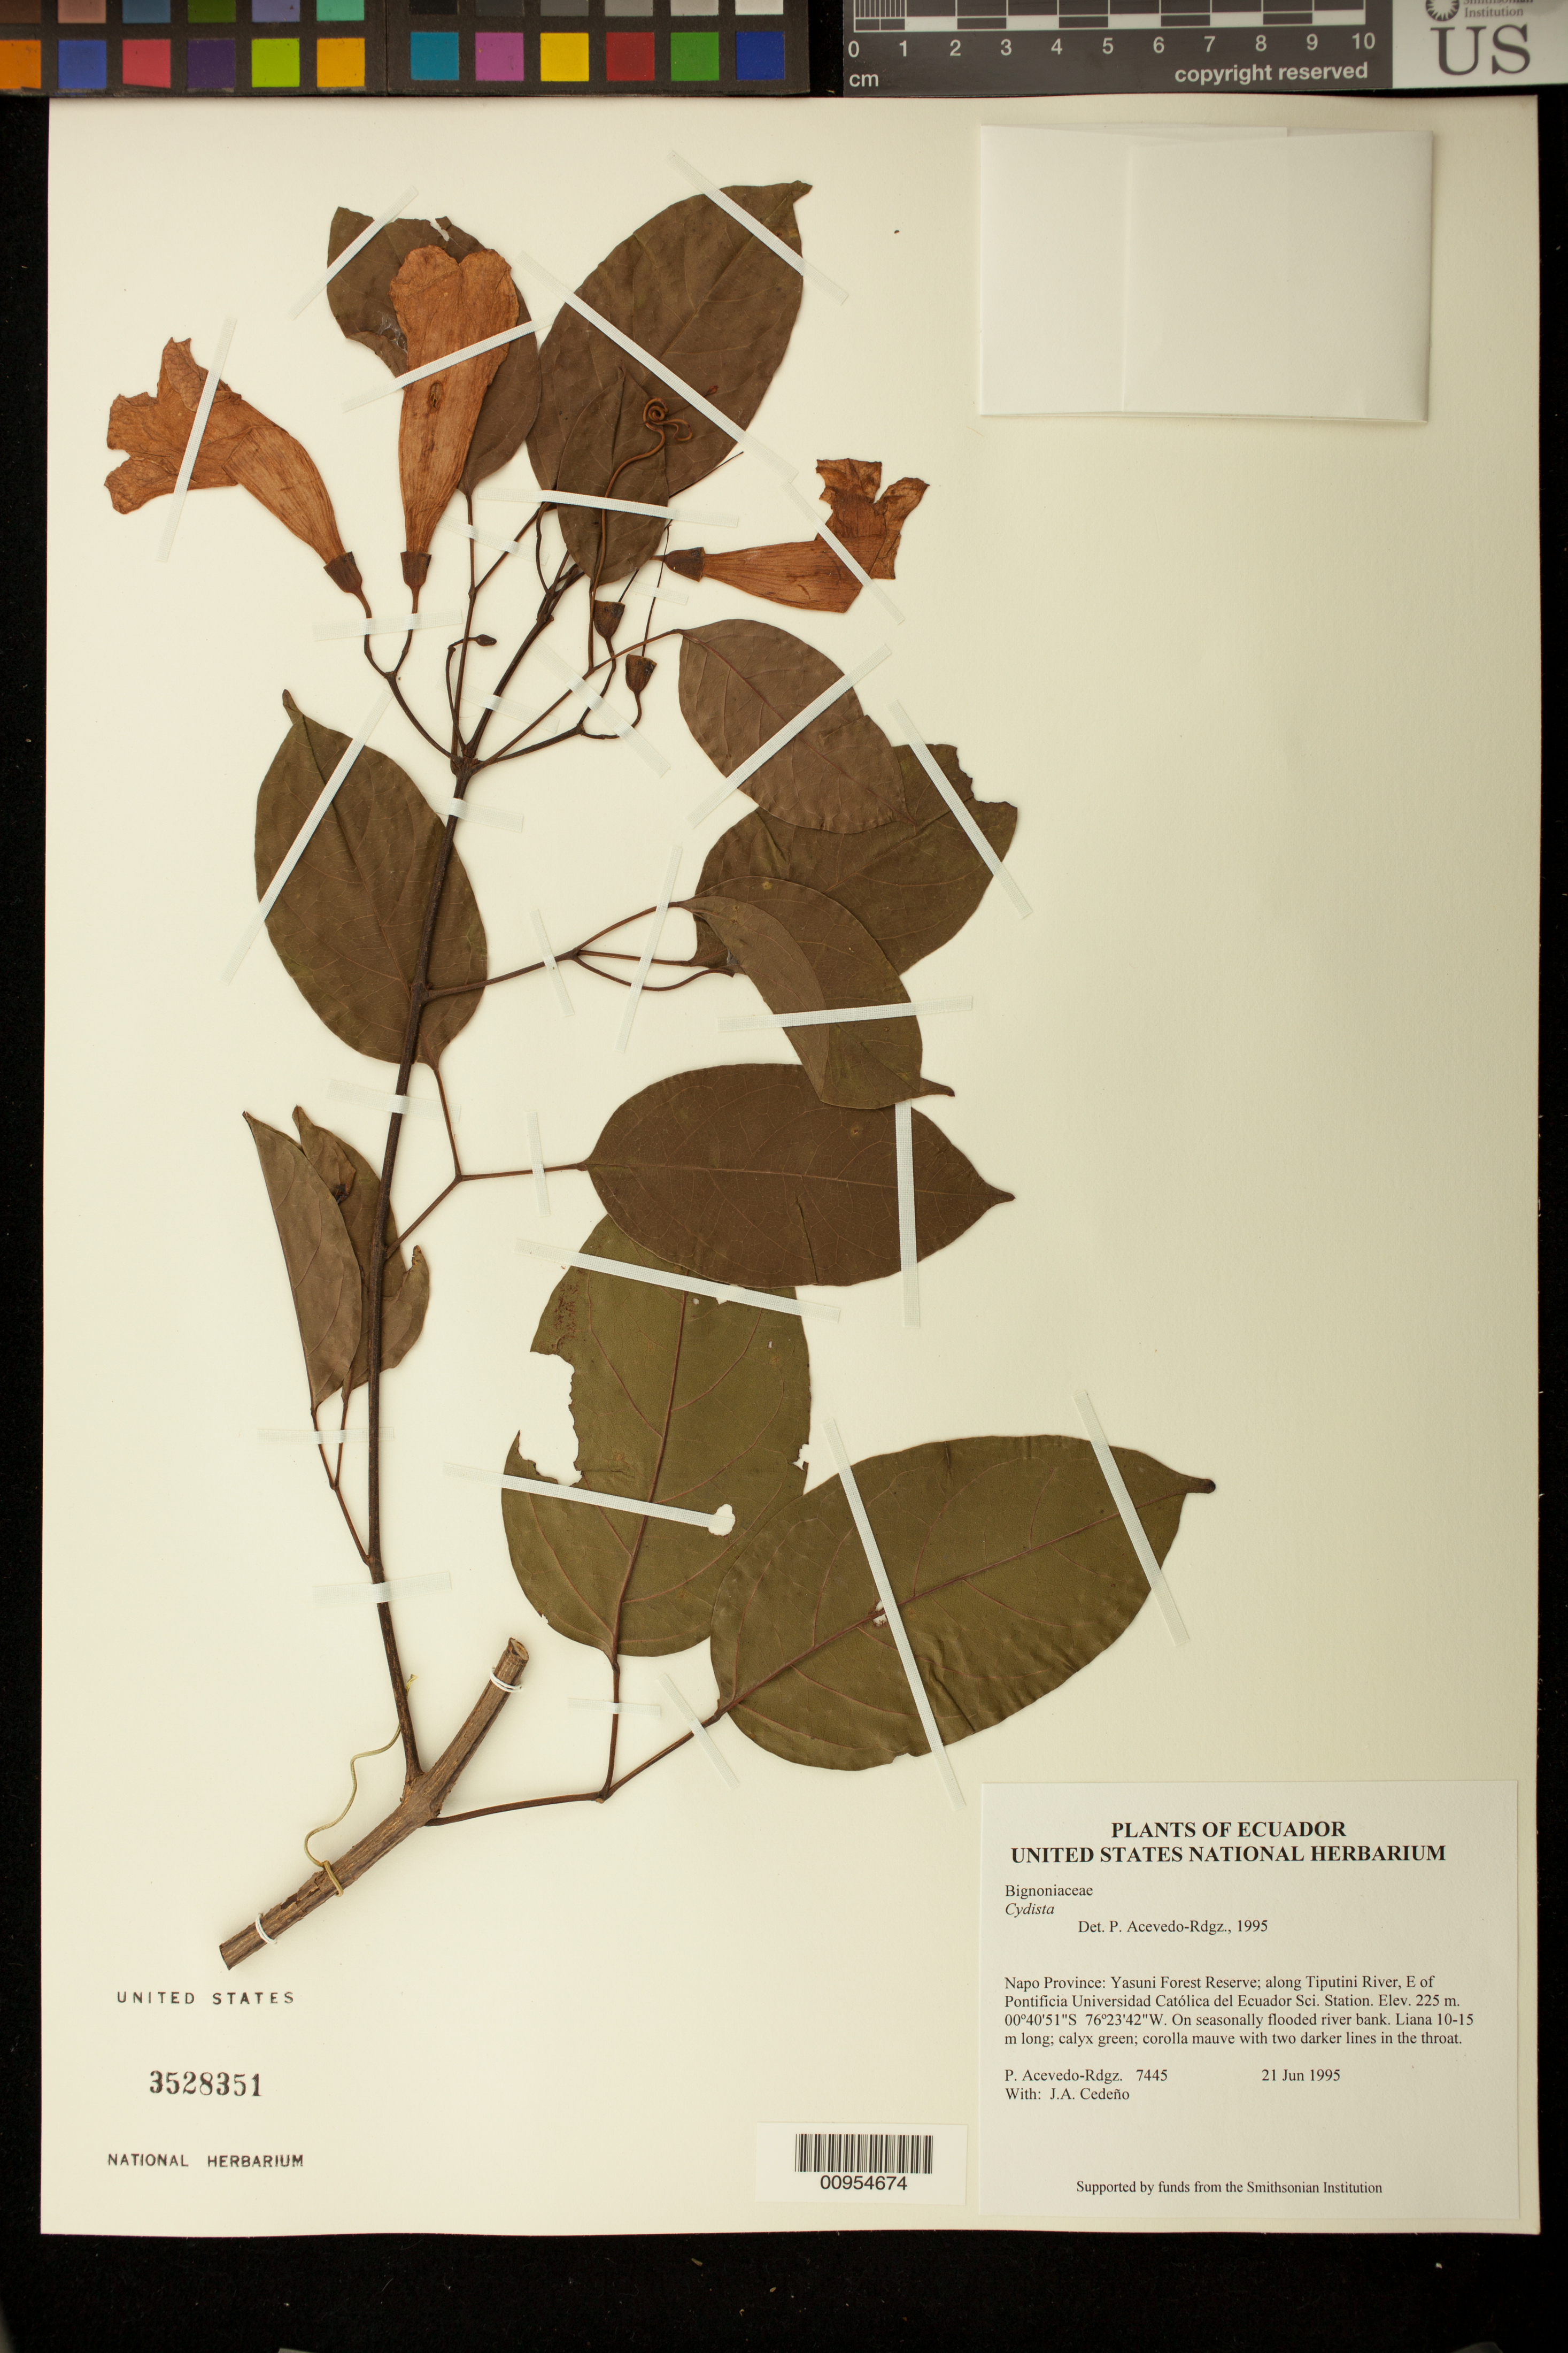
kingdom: Plantae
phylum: Tracheophyta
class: Magnoliopsida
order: Lamiales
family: Bignoniaceae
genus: Bignonia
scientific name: Bignonia aequinoctialis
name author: L.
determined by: Strong, M. T., (US), Smithsonian Institution - National Museum of Natural History (UNITED STATES)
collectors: P. Acevedo-Rodr. & J. A. Cedeño M.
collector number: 7445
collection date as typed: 21 Jun 1995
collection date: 1995-06-21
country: Ecuador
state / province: Napo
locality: Napo Province: Yasuni Forest Reserve; along Tiputini River, E of Pontificia Universidad Católica del Ecuador Sci. Station.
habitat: On seasonally flooded river bank.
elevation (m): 225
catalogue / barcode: US 3528351